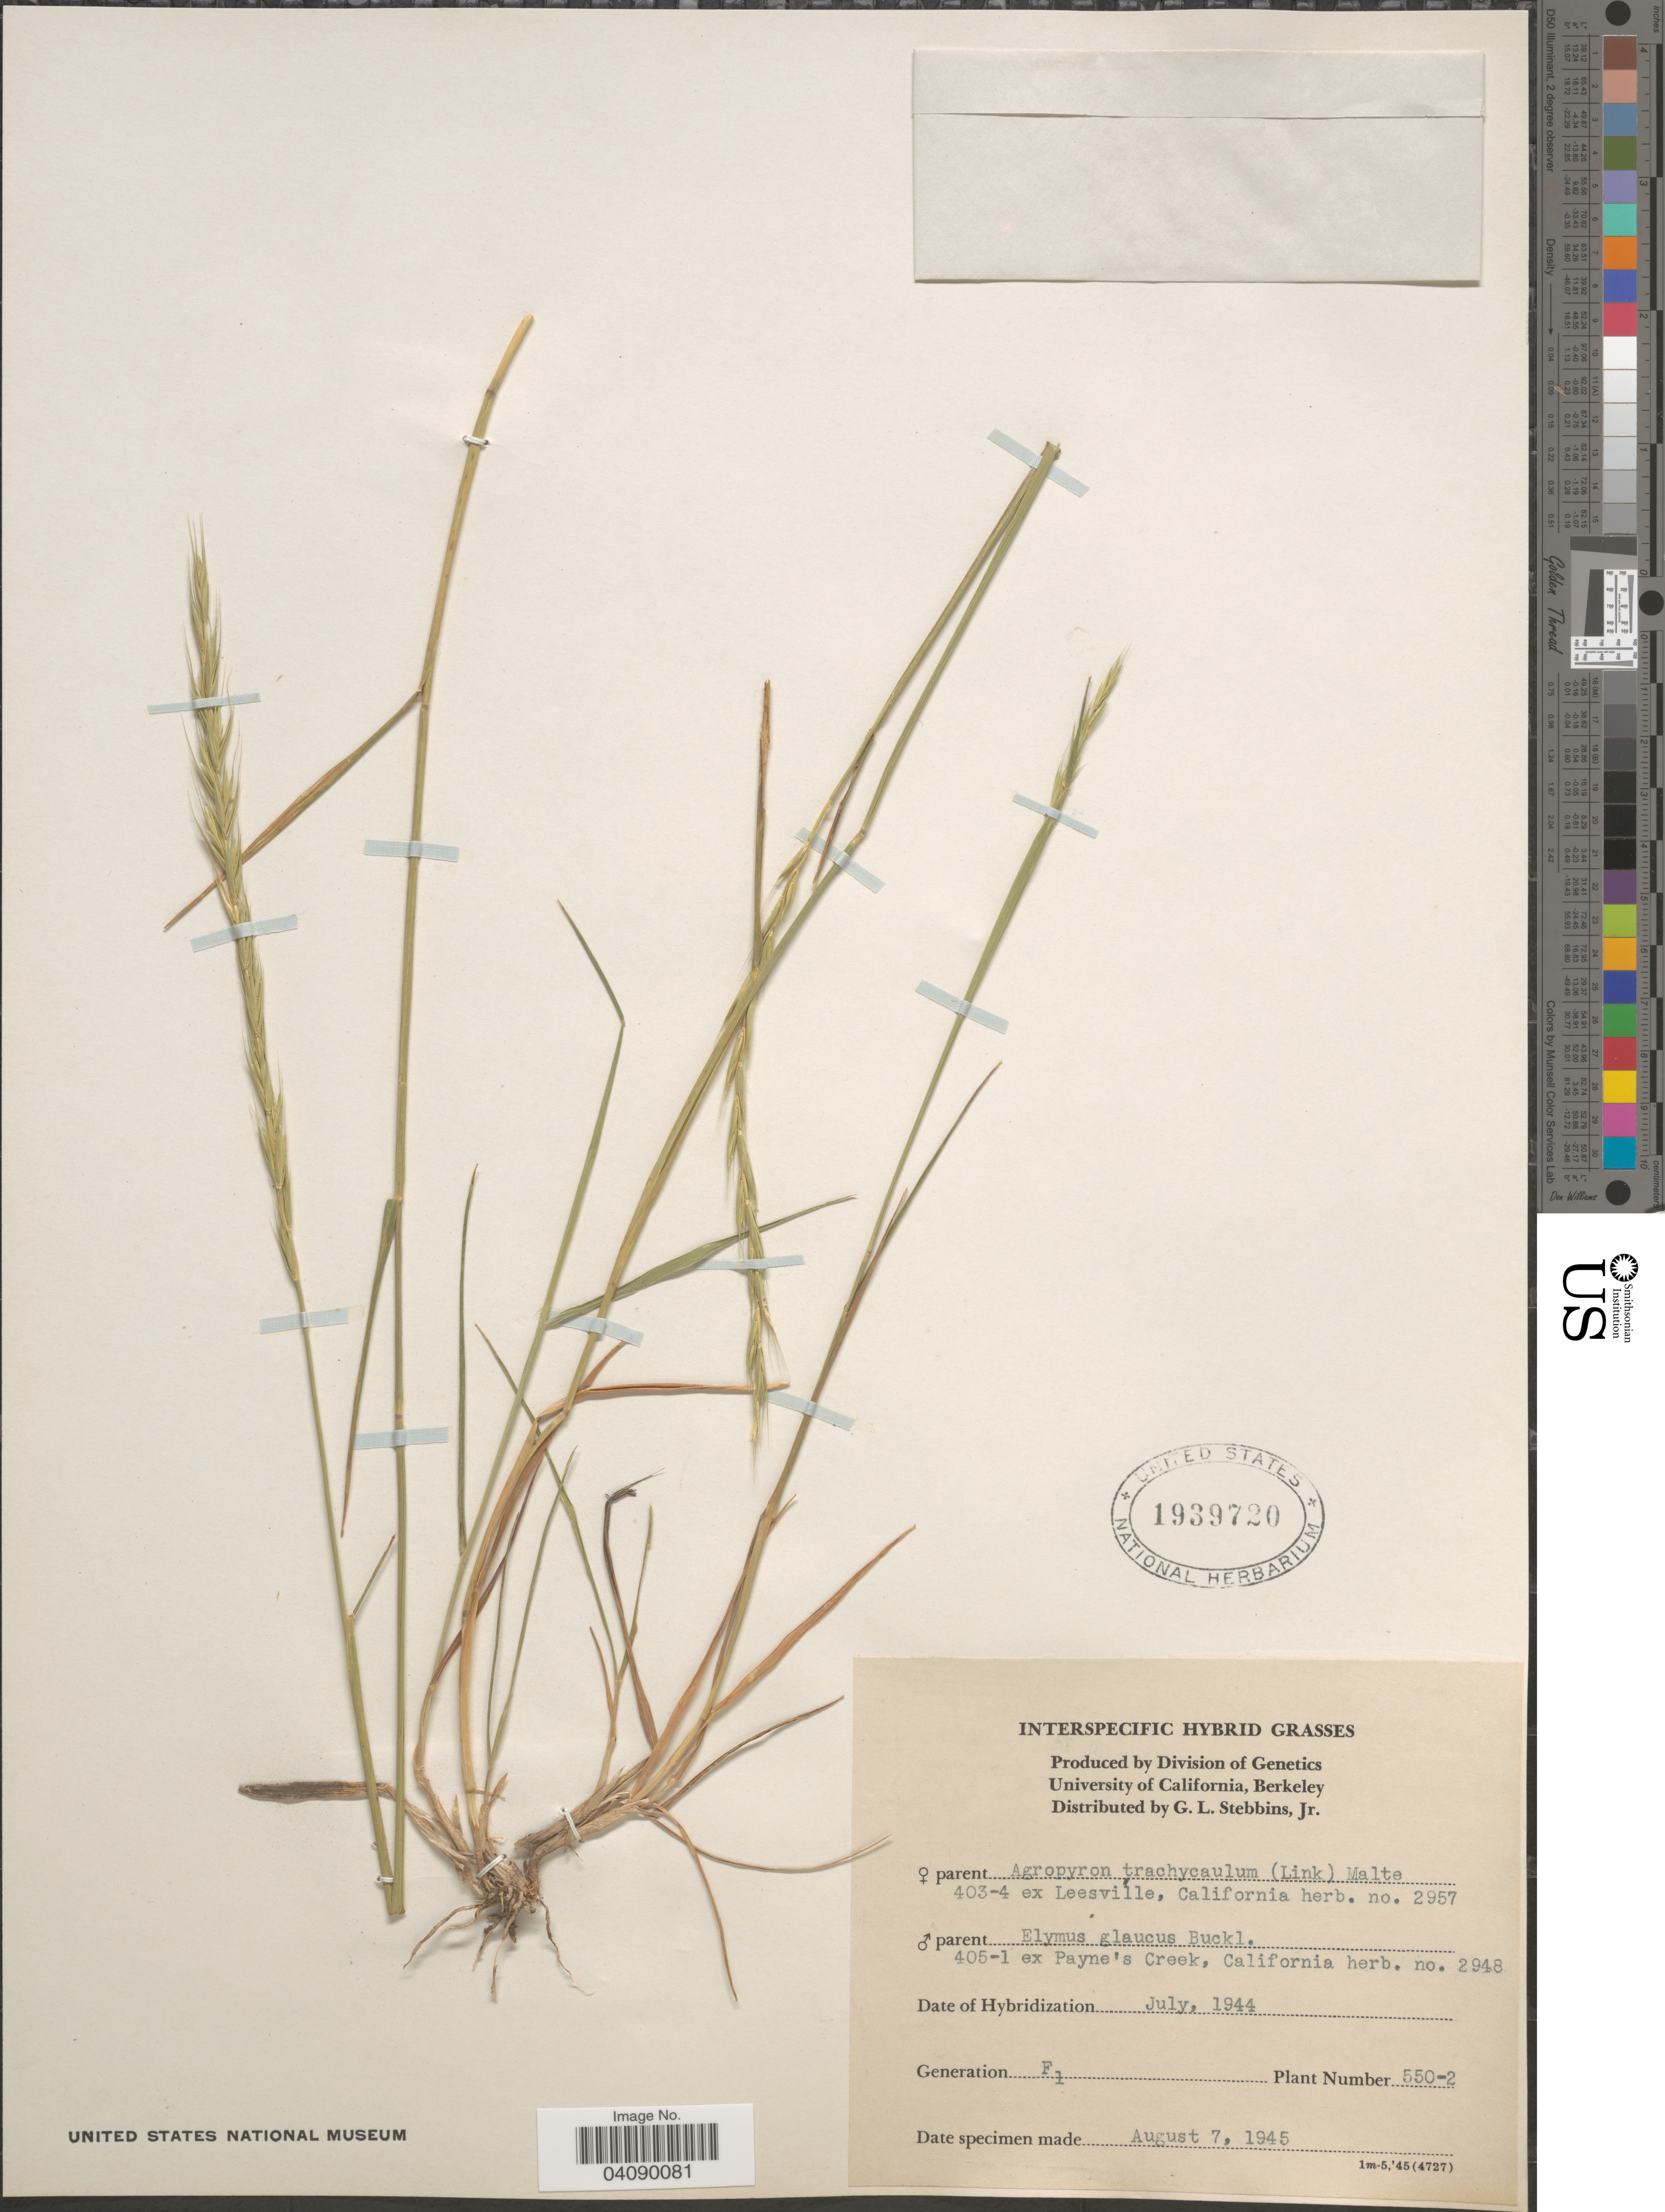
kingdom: Plantae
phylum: Tracheophyta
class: Liliopsida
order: Poales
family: Poaceae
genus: Agroelymus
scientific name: x Agroelymus sp.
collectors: G. L. Stebbins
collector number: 550-2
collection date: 1945-08-07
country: United States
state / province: California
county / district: Alameda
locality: University of California, Berkeley.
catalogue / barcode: US 1939720